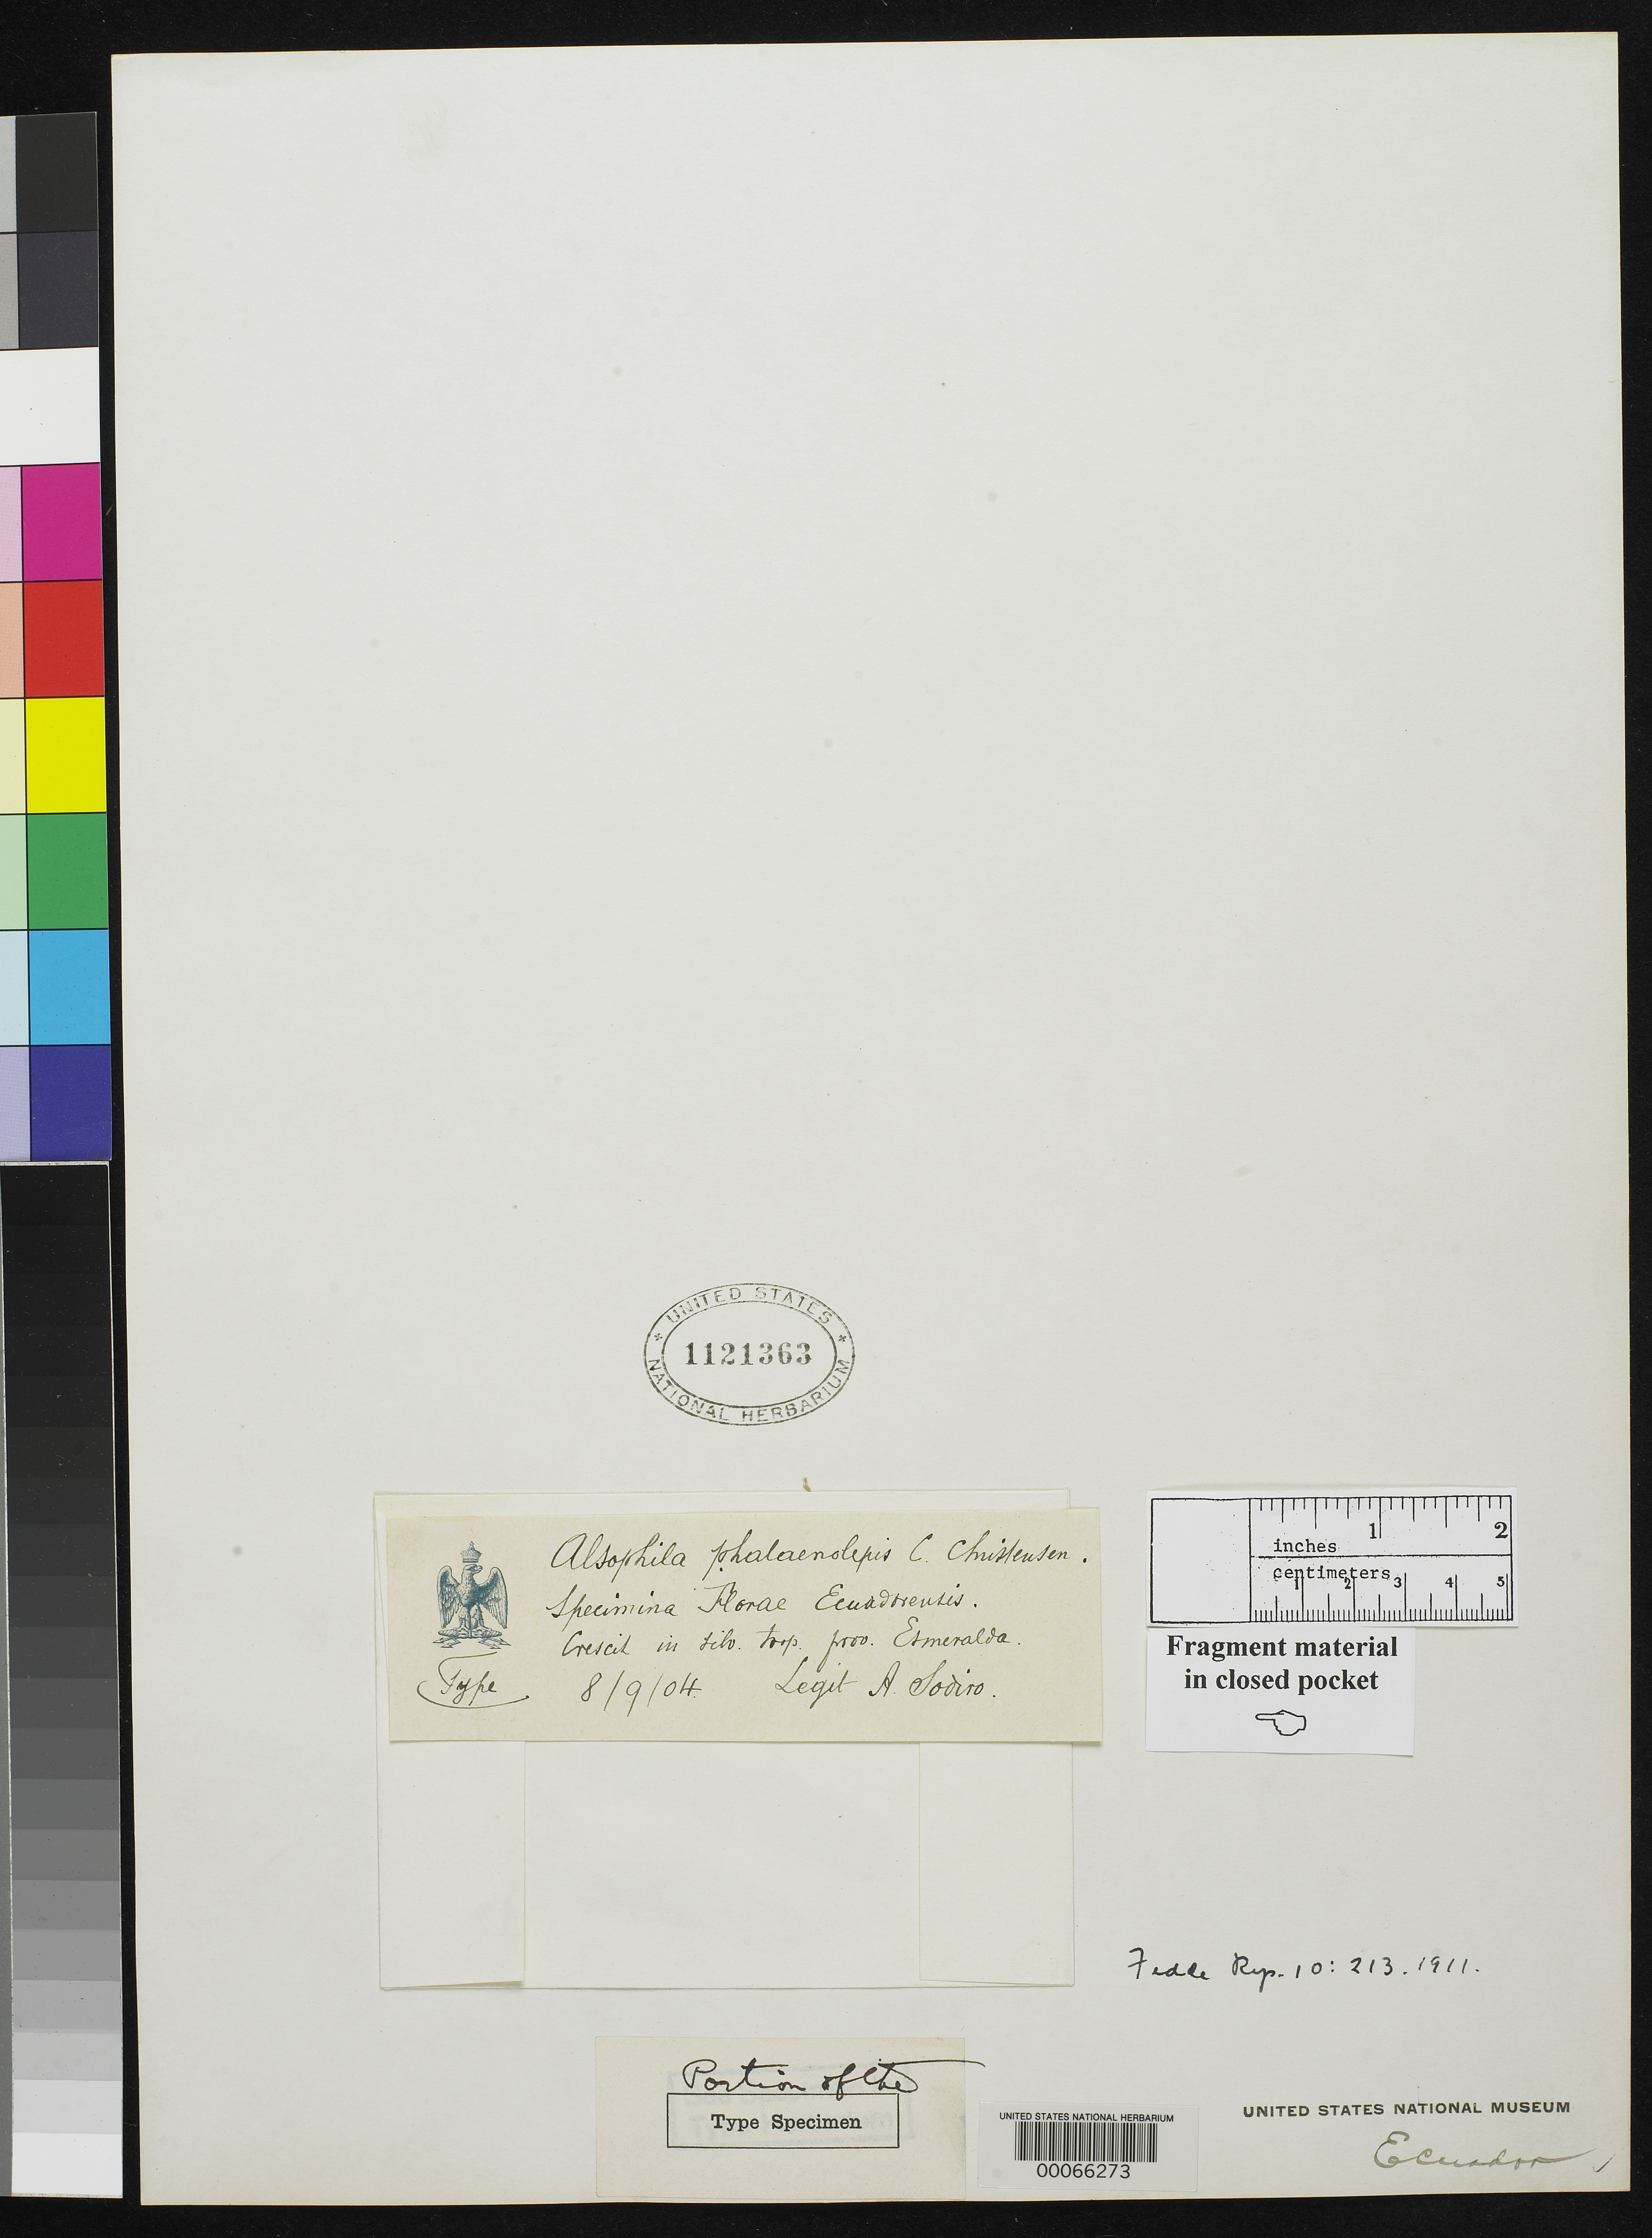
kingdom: Plantae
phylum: Tracheophyta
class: Polypodiopsida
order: Cyatheales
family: Cyatheaceae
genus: Alsophila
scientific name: Alsophila phalaenolepis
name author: C. Chr.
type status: Isotype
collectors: L. Sodiro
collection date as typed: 08 Sep 1904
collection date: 1904-09-08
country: Ecuador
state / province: Esmeraldas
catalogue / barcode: US 1121363